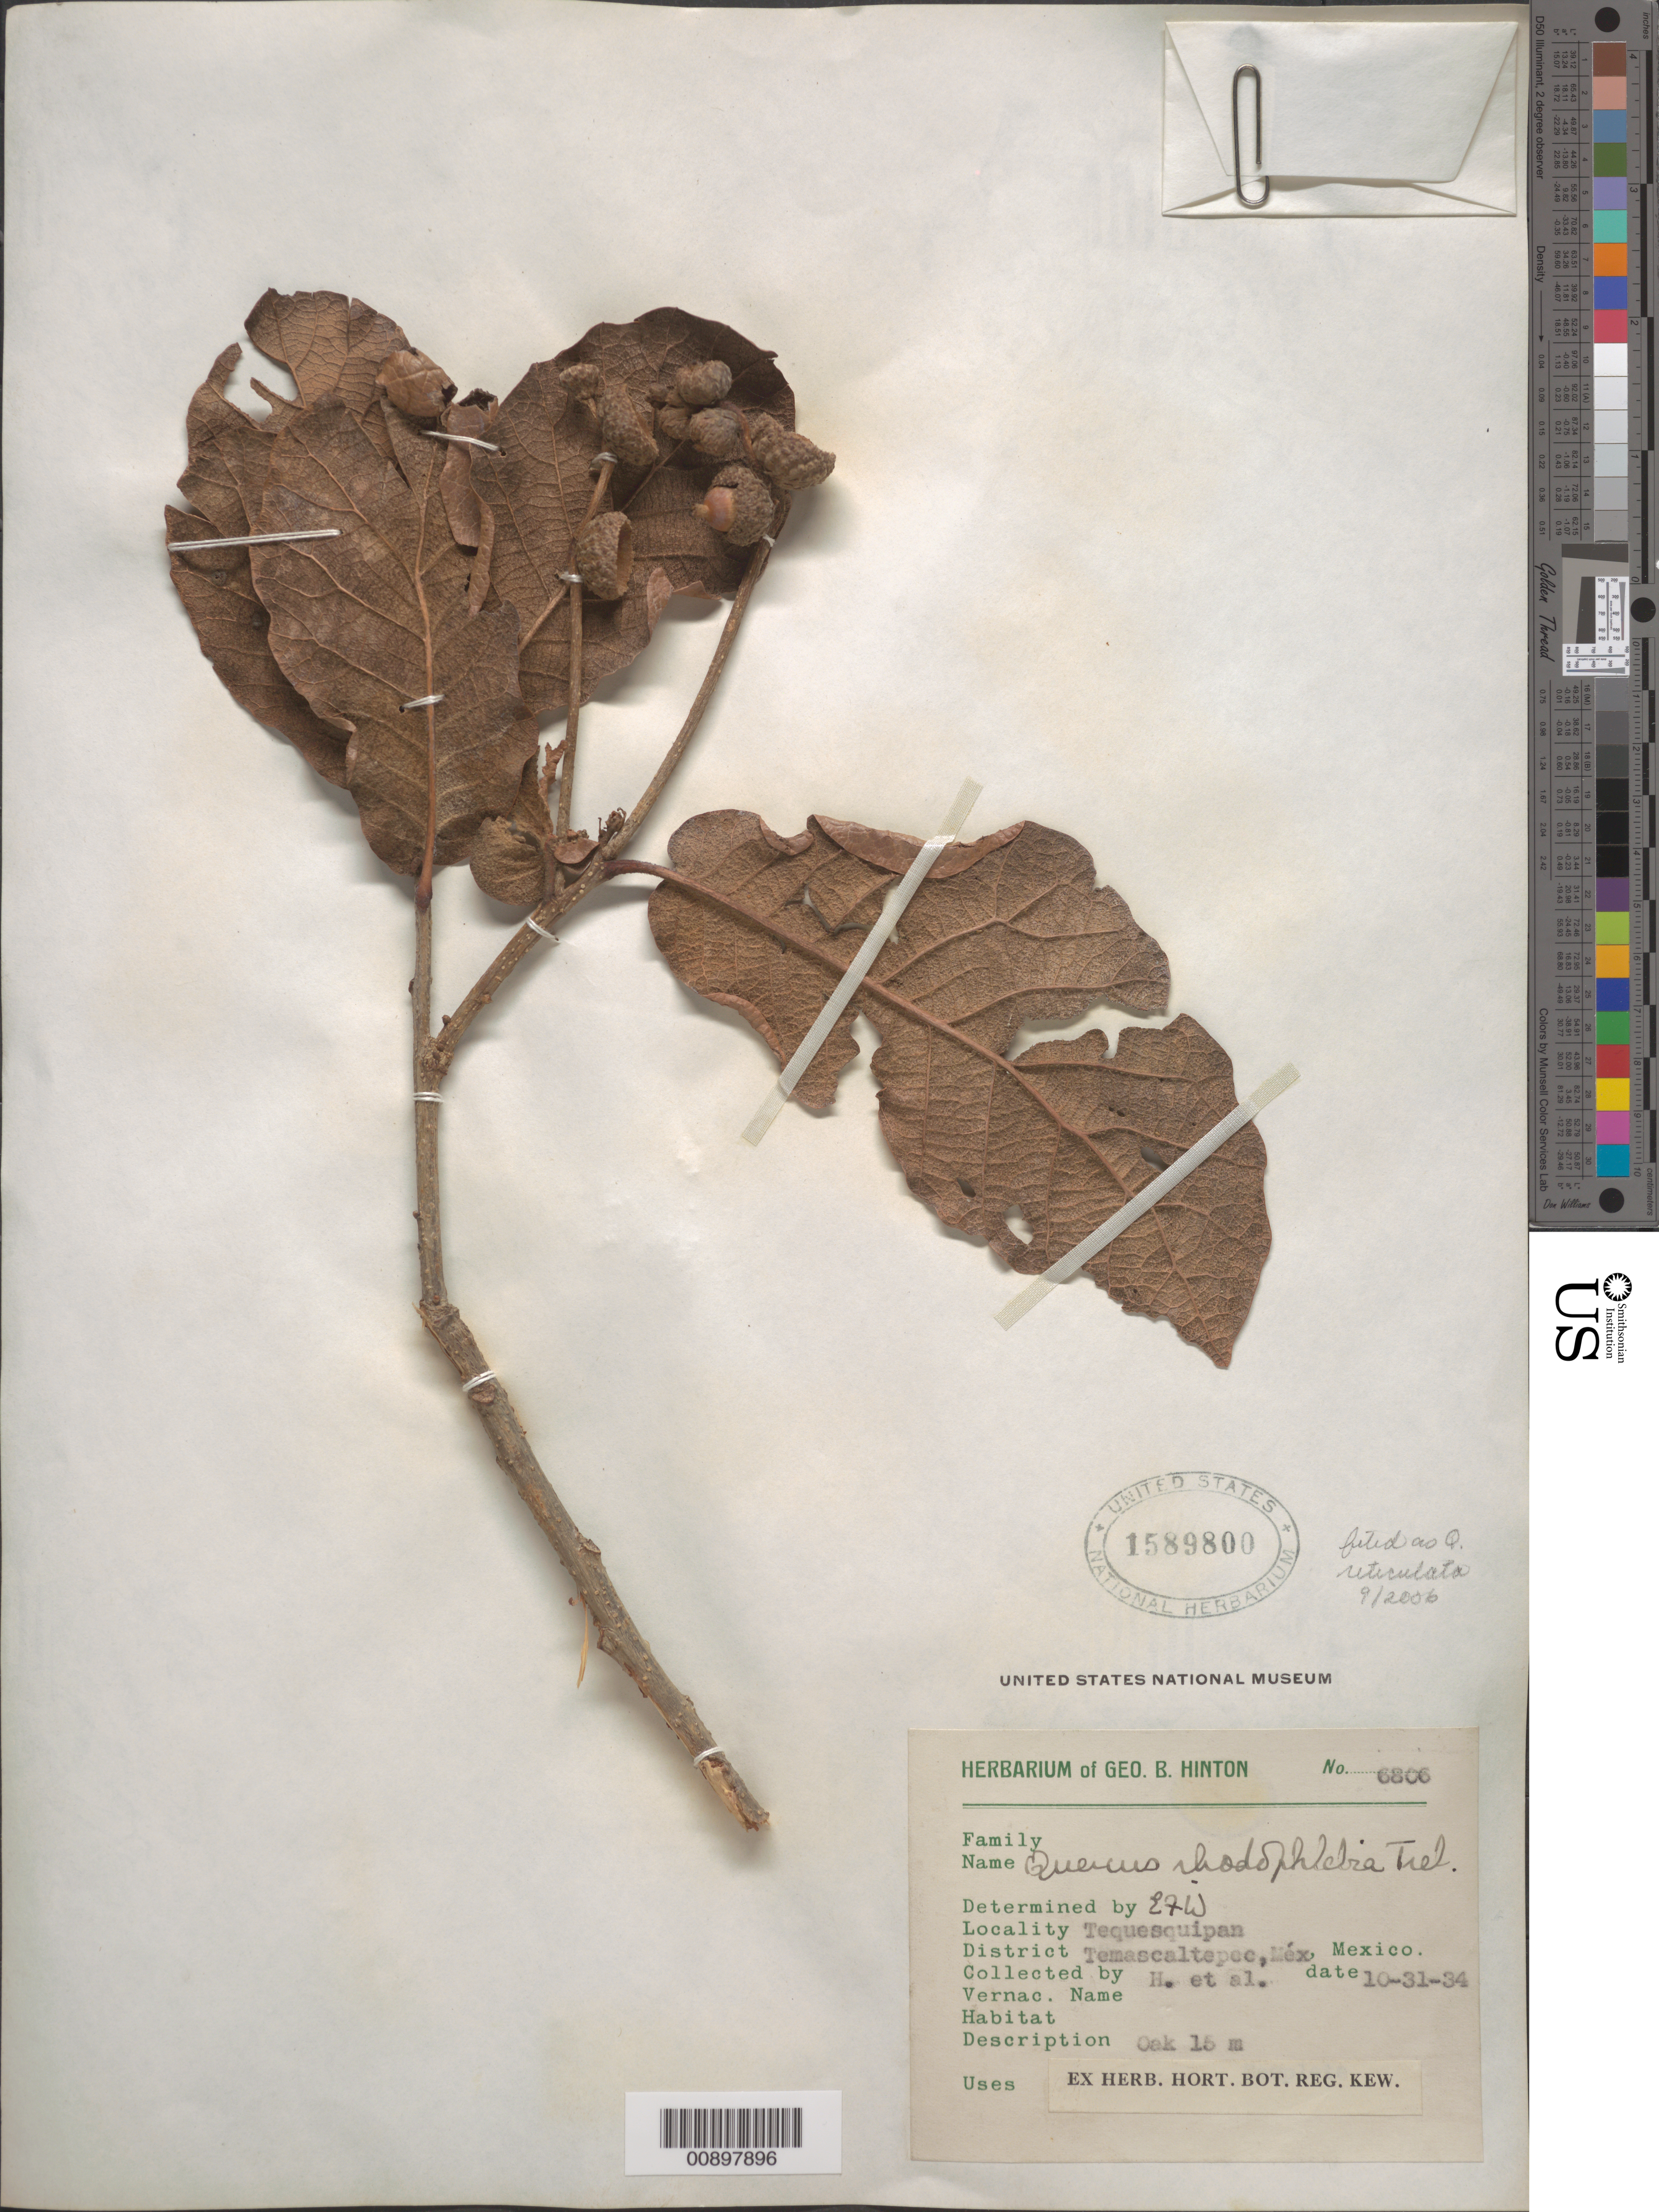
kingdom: Plantae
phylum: Tracheophyta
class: Magnoliopsida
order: Fagales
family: Fagaceae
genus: Quercus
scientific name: Quercus reticulata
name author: Humb. & Bonpl.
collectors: G. B. Hinton & et al.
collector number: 6806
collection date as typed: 31 Oct 1934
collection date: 1934-10-31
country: Mexico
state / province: México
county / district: Temascaltepec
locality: Tequesquipan, District Temascaltepec, State of México.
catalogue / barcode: US 1589800